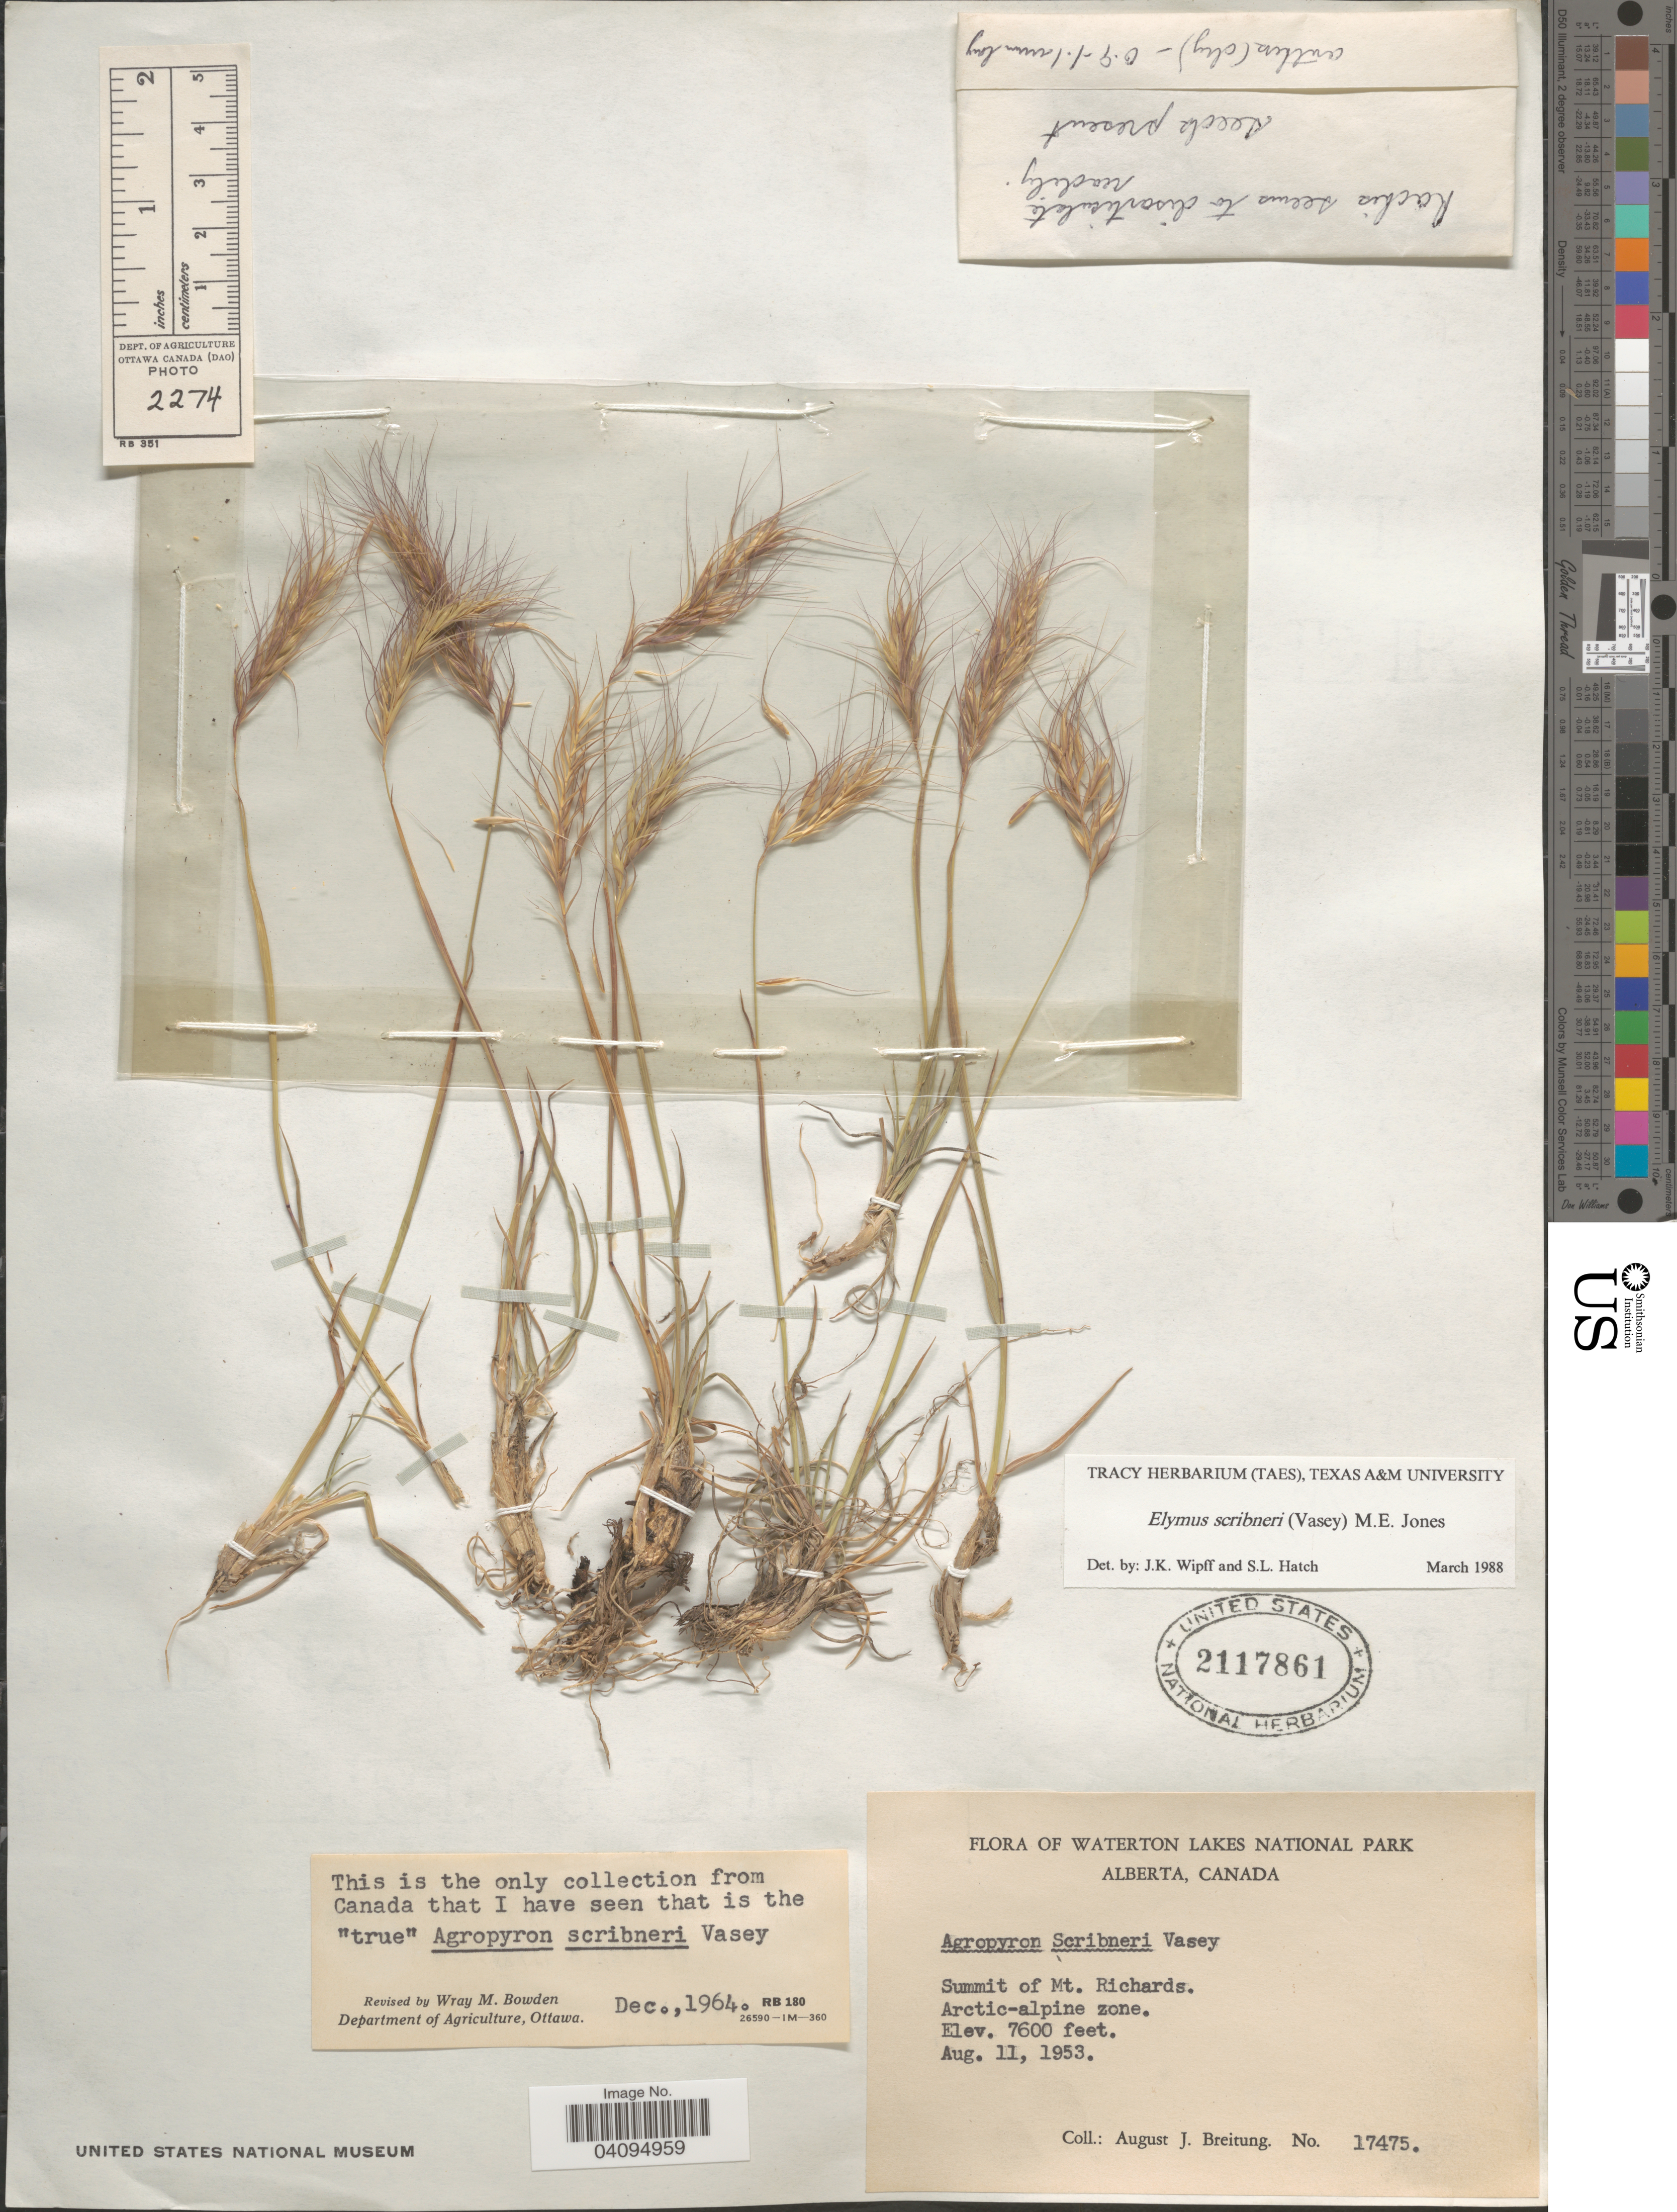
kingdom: Plantae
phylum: Tracheophyta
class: Liliopsida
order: Poales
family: Poaceae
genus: Elymus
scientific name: Elymus scribneri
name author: (Vasey) M.E. Jones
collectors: A. Breitung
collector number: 17475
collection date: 1953-08-11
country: Canada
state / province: Alberta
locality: Waterton Lakes National Park. Summit of Mt. Richards. Arctic-alpine zone.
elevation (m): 2316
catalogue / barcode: US 2117861